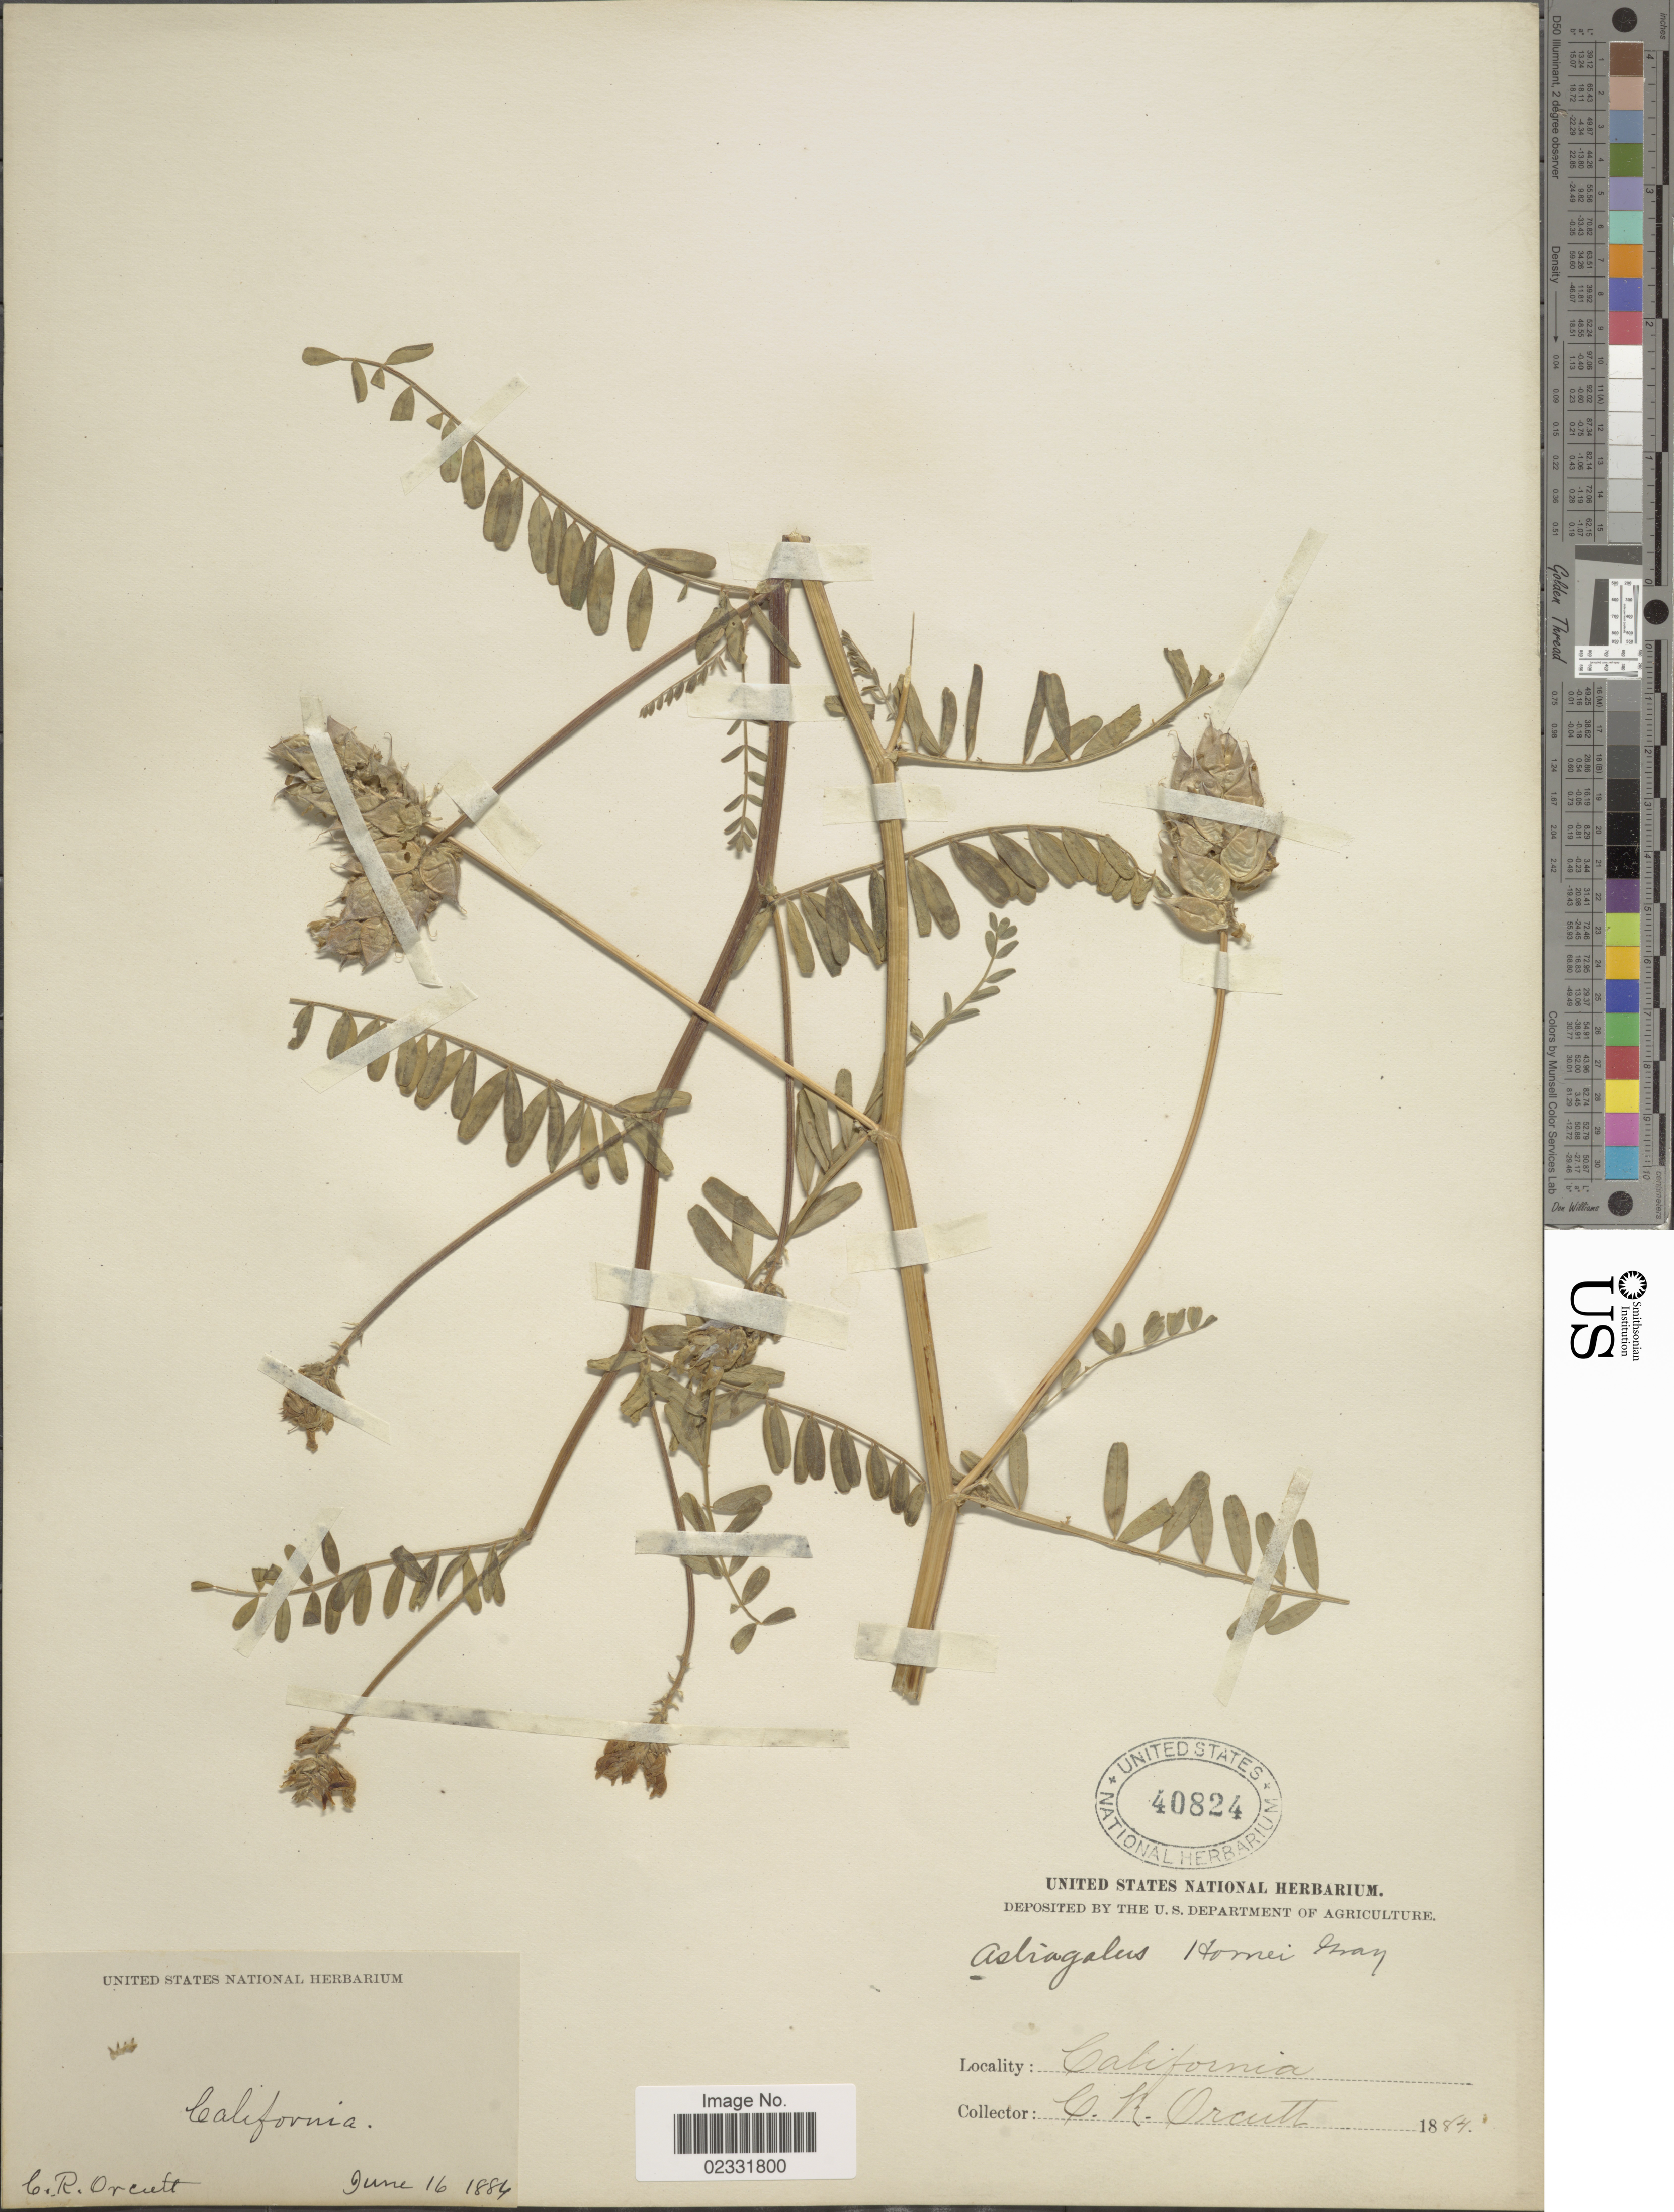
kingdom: Plantae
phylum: Tracheophyta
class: Magnoliopsida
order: Fabales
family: Fabaceae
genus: Astragalus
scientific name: Astragalus hornii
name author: A. Gray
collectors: C. R. Orcutt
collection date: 1884-06-16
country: United States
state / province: California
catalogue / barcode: US 40824